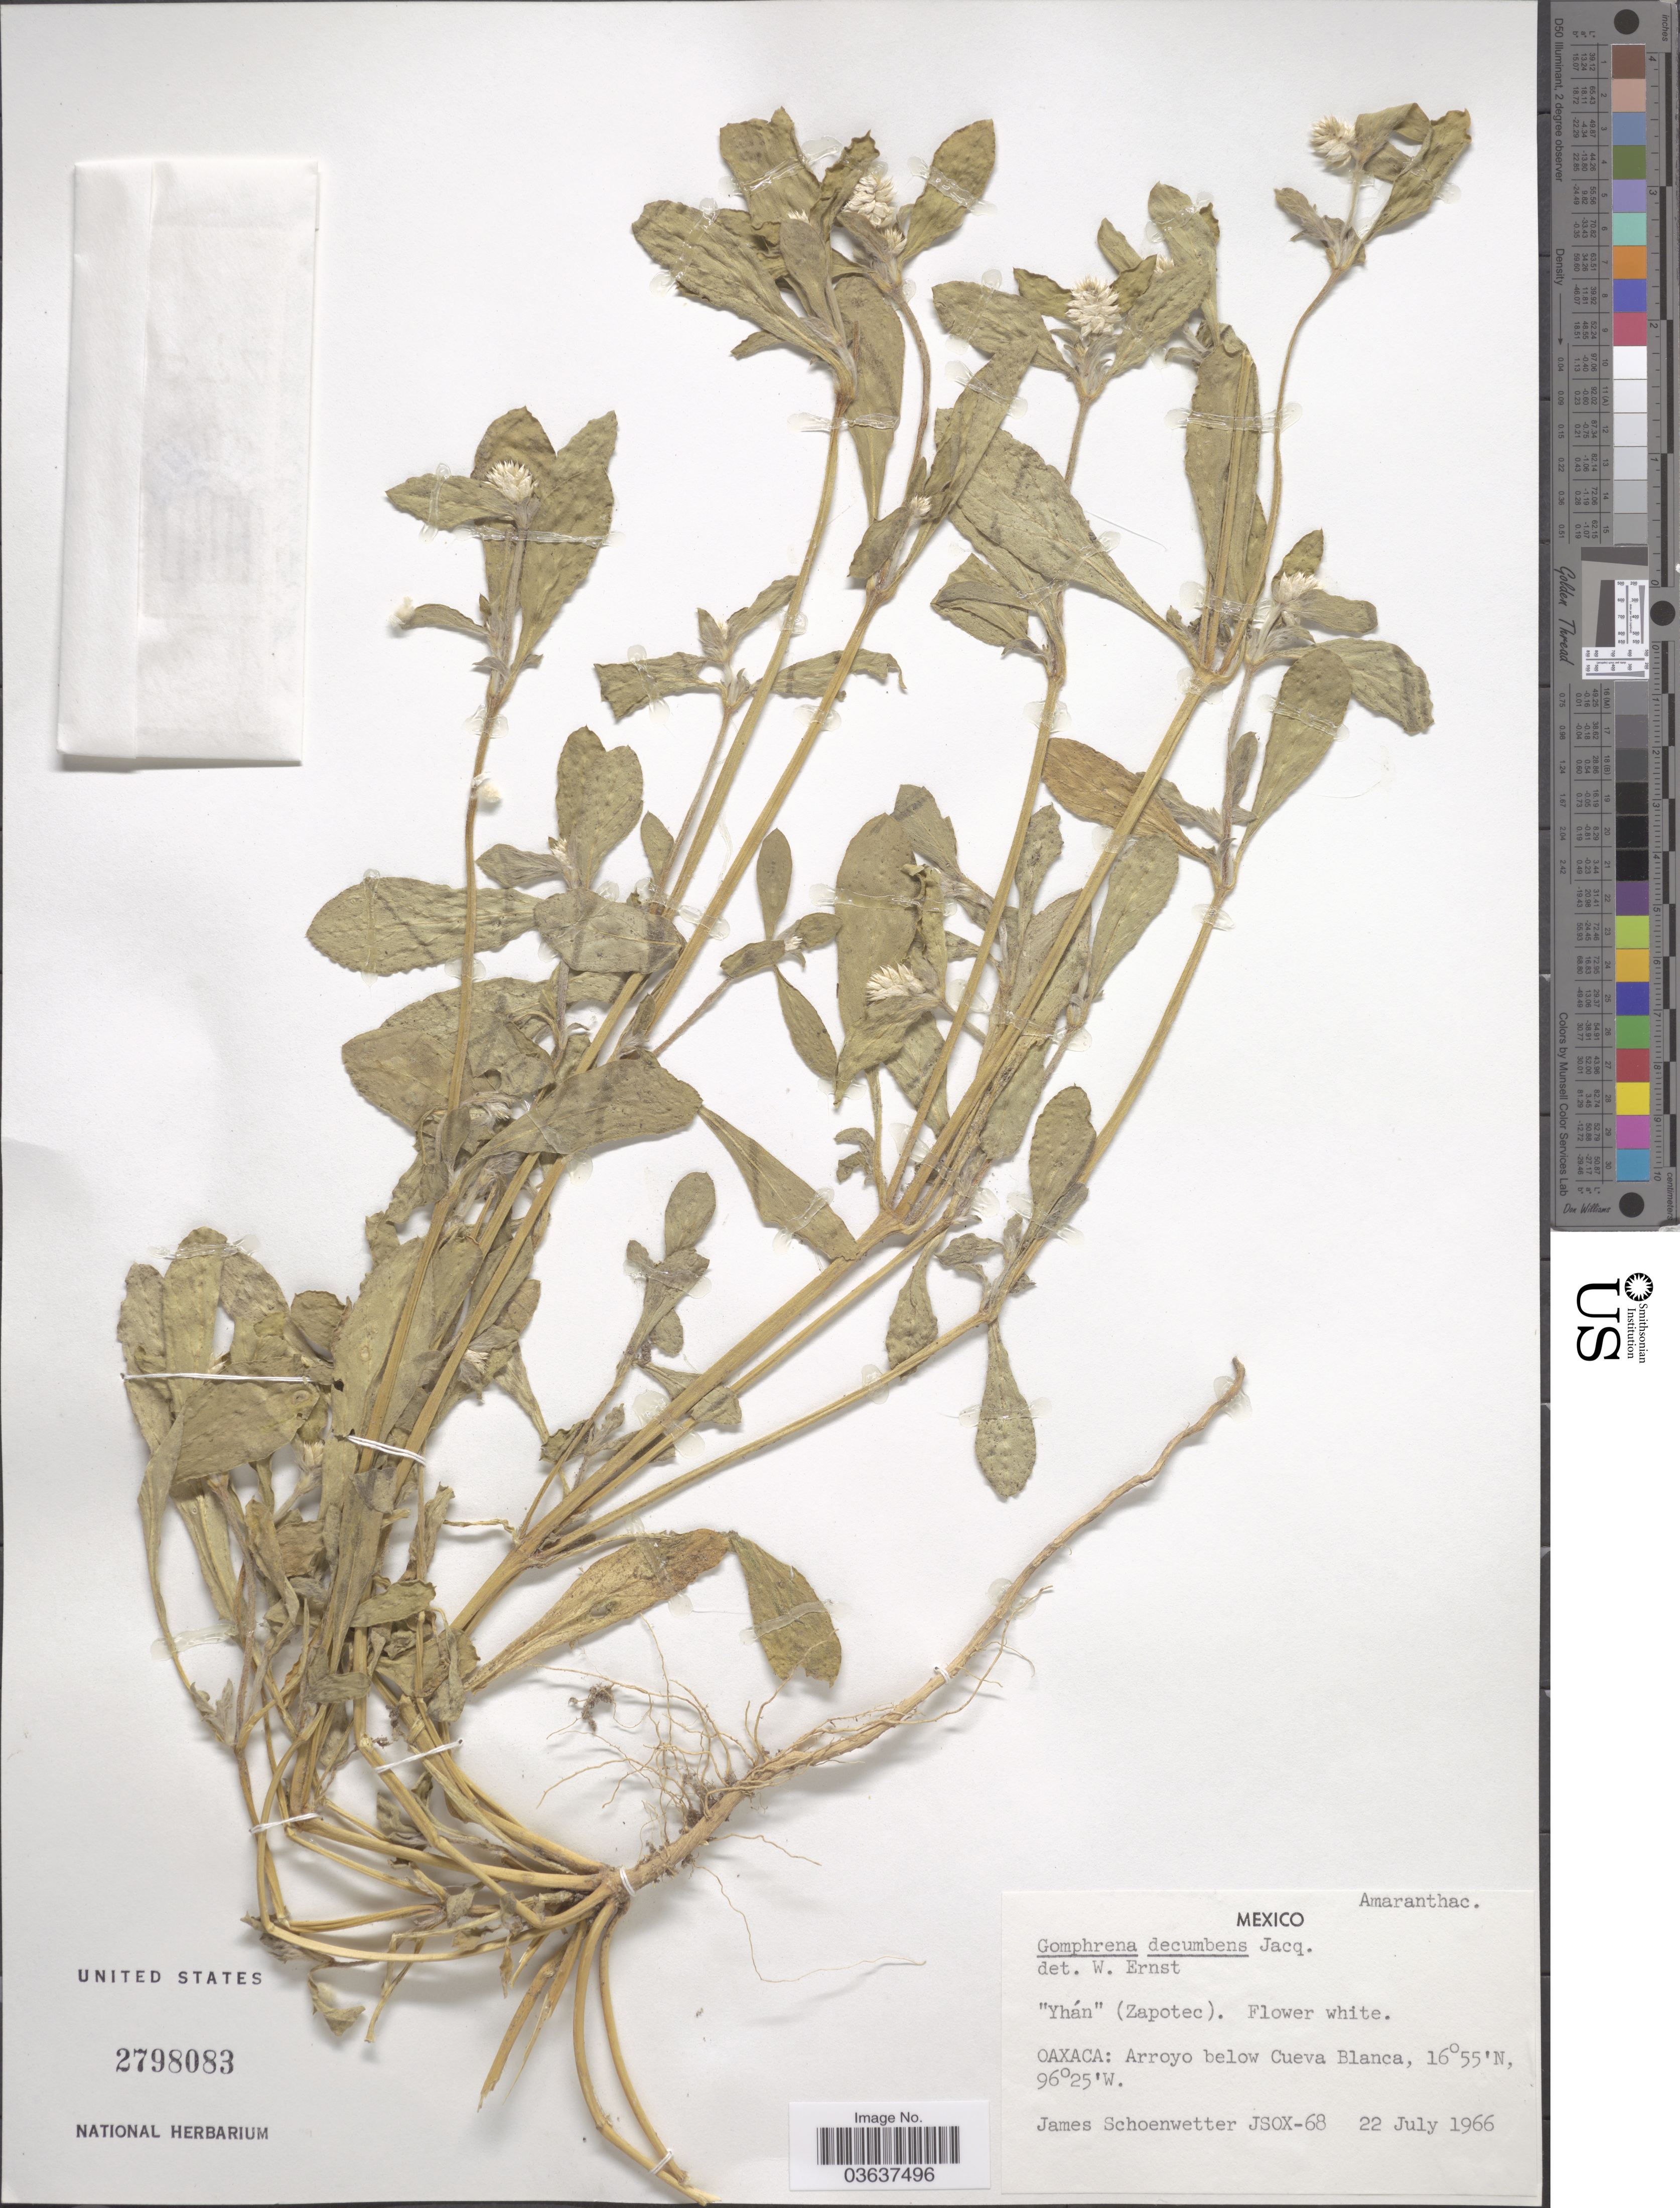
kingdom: Plantae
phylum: Tracheophyta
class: Magnoliopsida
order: Caryophyllales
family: Amaranthaceae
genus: Gomphrena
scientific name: Gomphrena decumbens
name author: Jacq.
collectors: J. Schoenwetter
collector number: JSOX-68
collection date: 1966-07-22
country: Mexico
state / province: Oaxaca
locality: Arroyo below Cueva Blanca.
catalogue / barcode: US 2798083